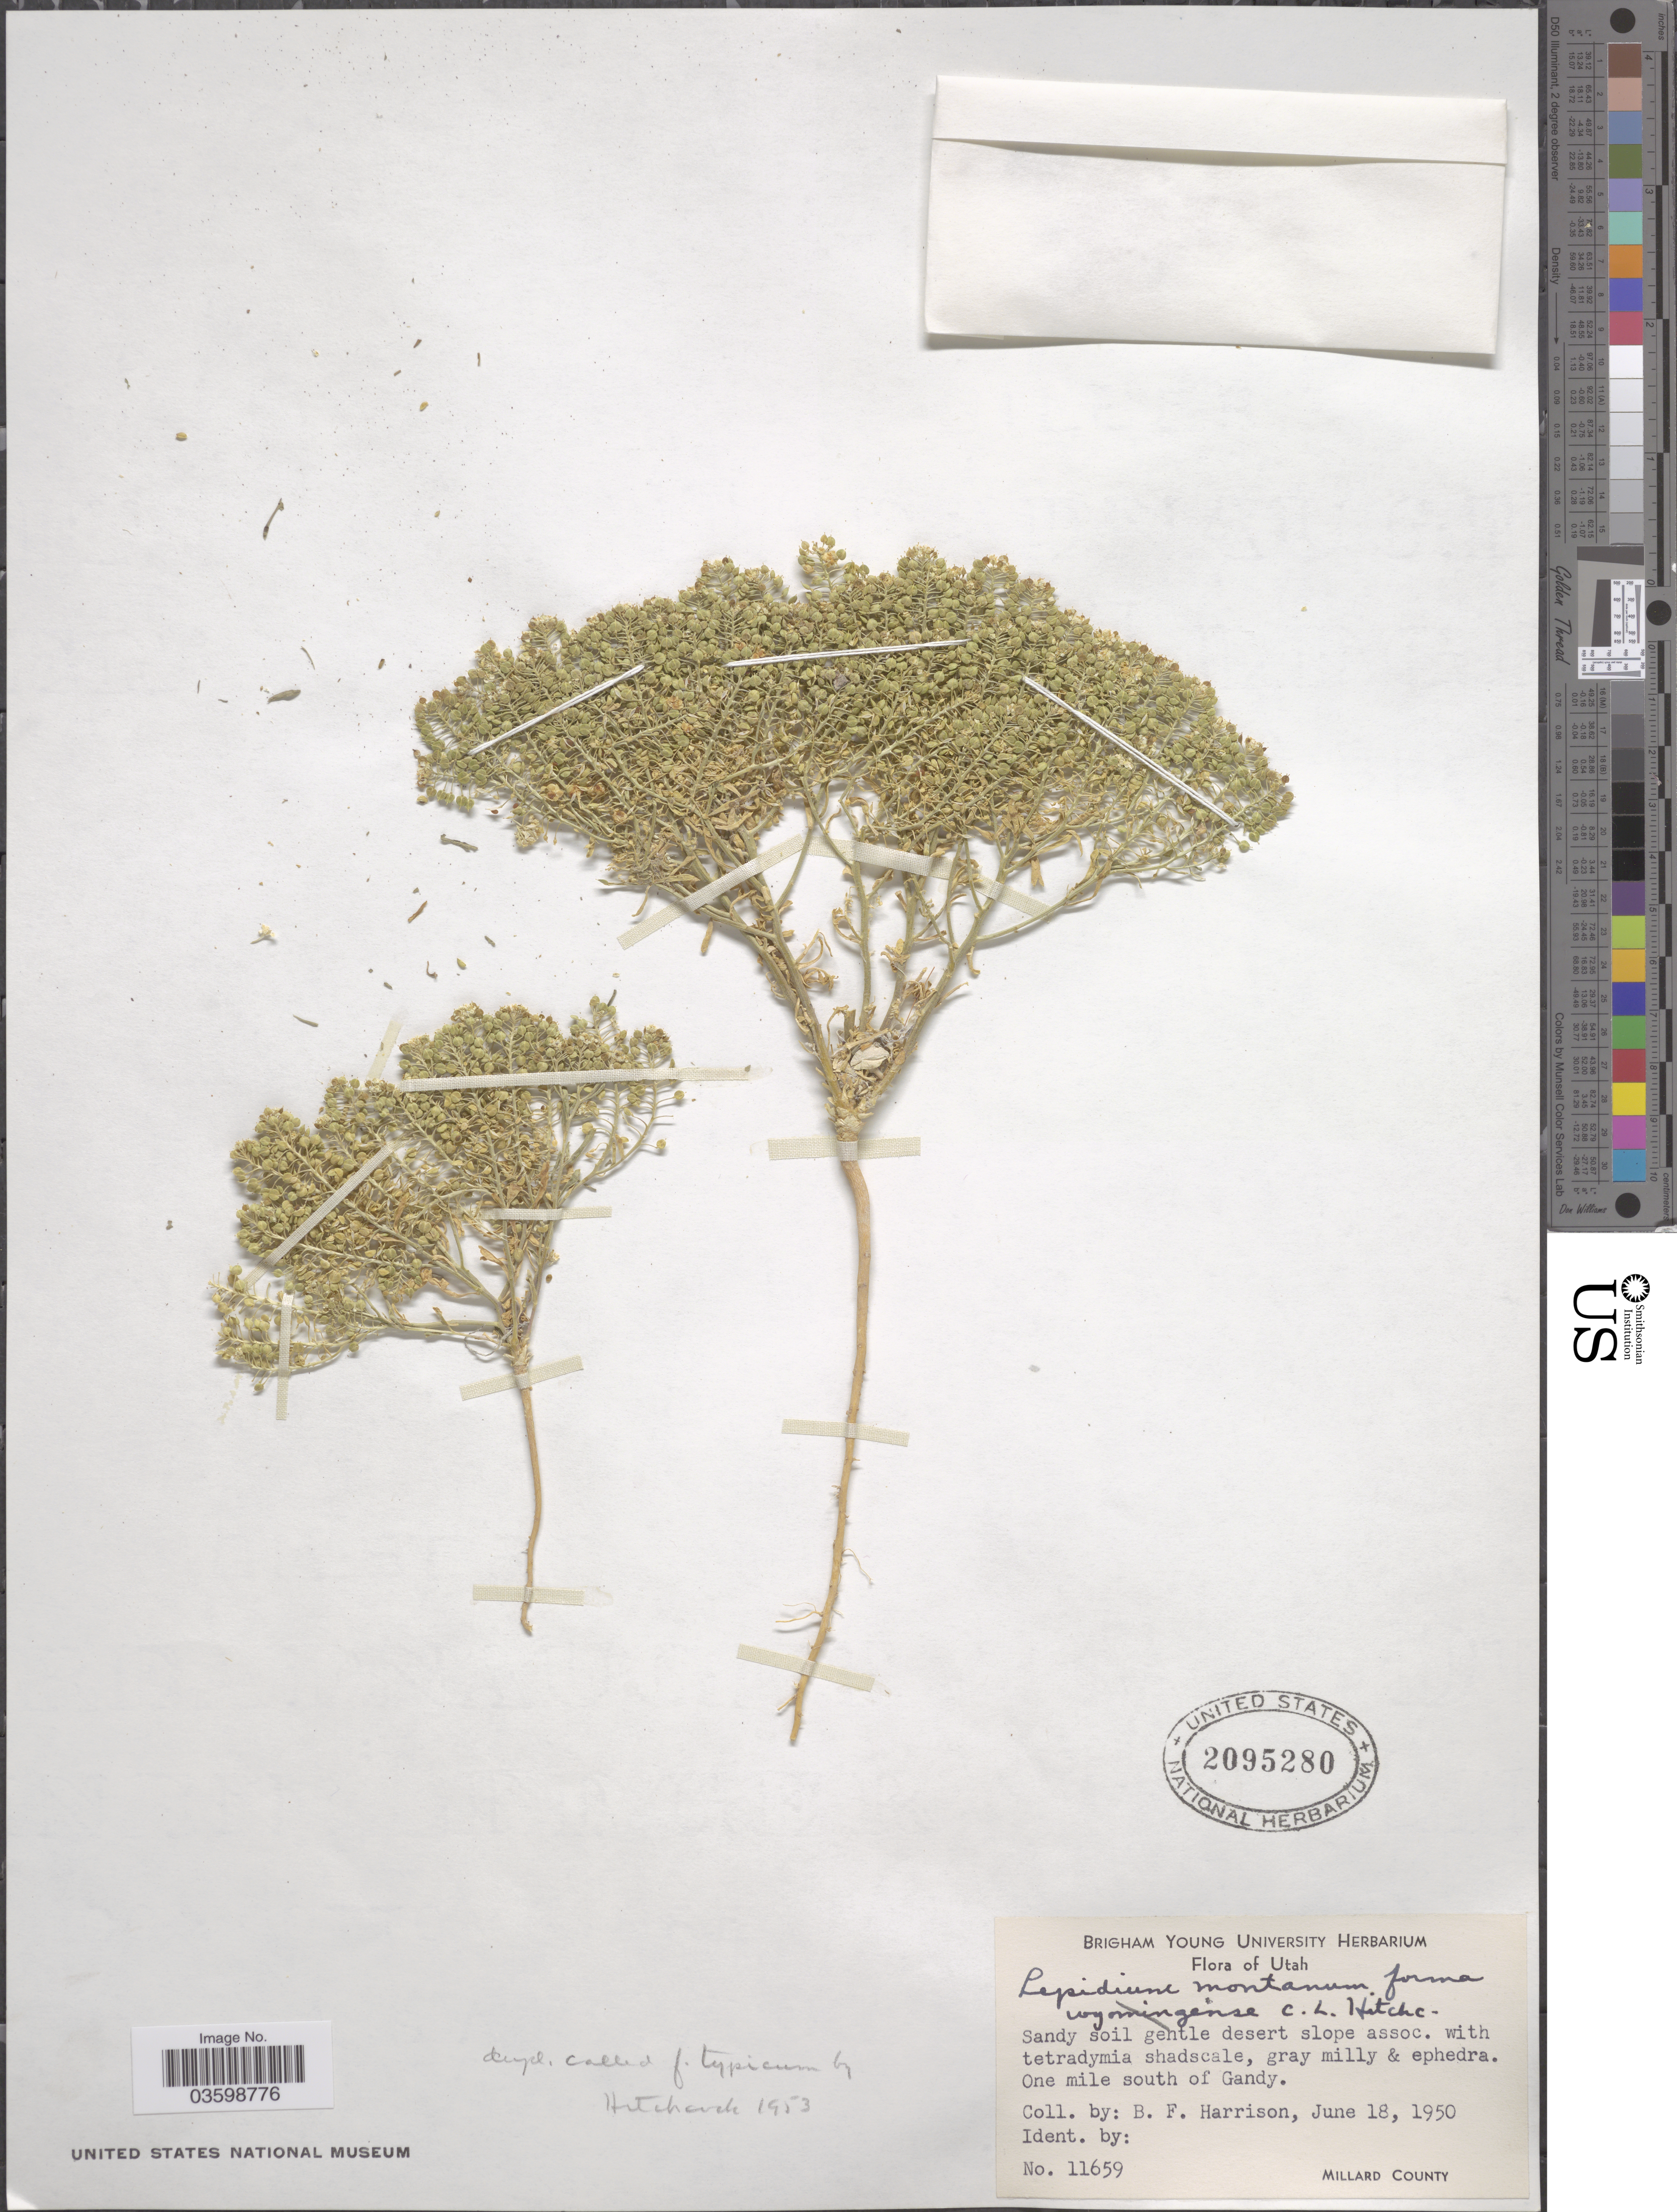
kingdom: Plantae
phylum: Tracheophyta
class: Magnoliopsida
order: Brassicales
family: Brassicaceae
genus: Lepidium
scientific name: Lepidium montanum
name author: Nutt.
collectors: B. F. Harrison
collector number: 11659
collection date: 1950-06-18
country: United States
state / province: Utah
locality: One mile south of Gandy. Millard County.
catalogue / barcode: US 2095280